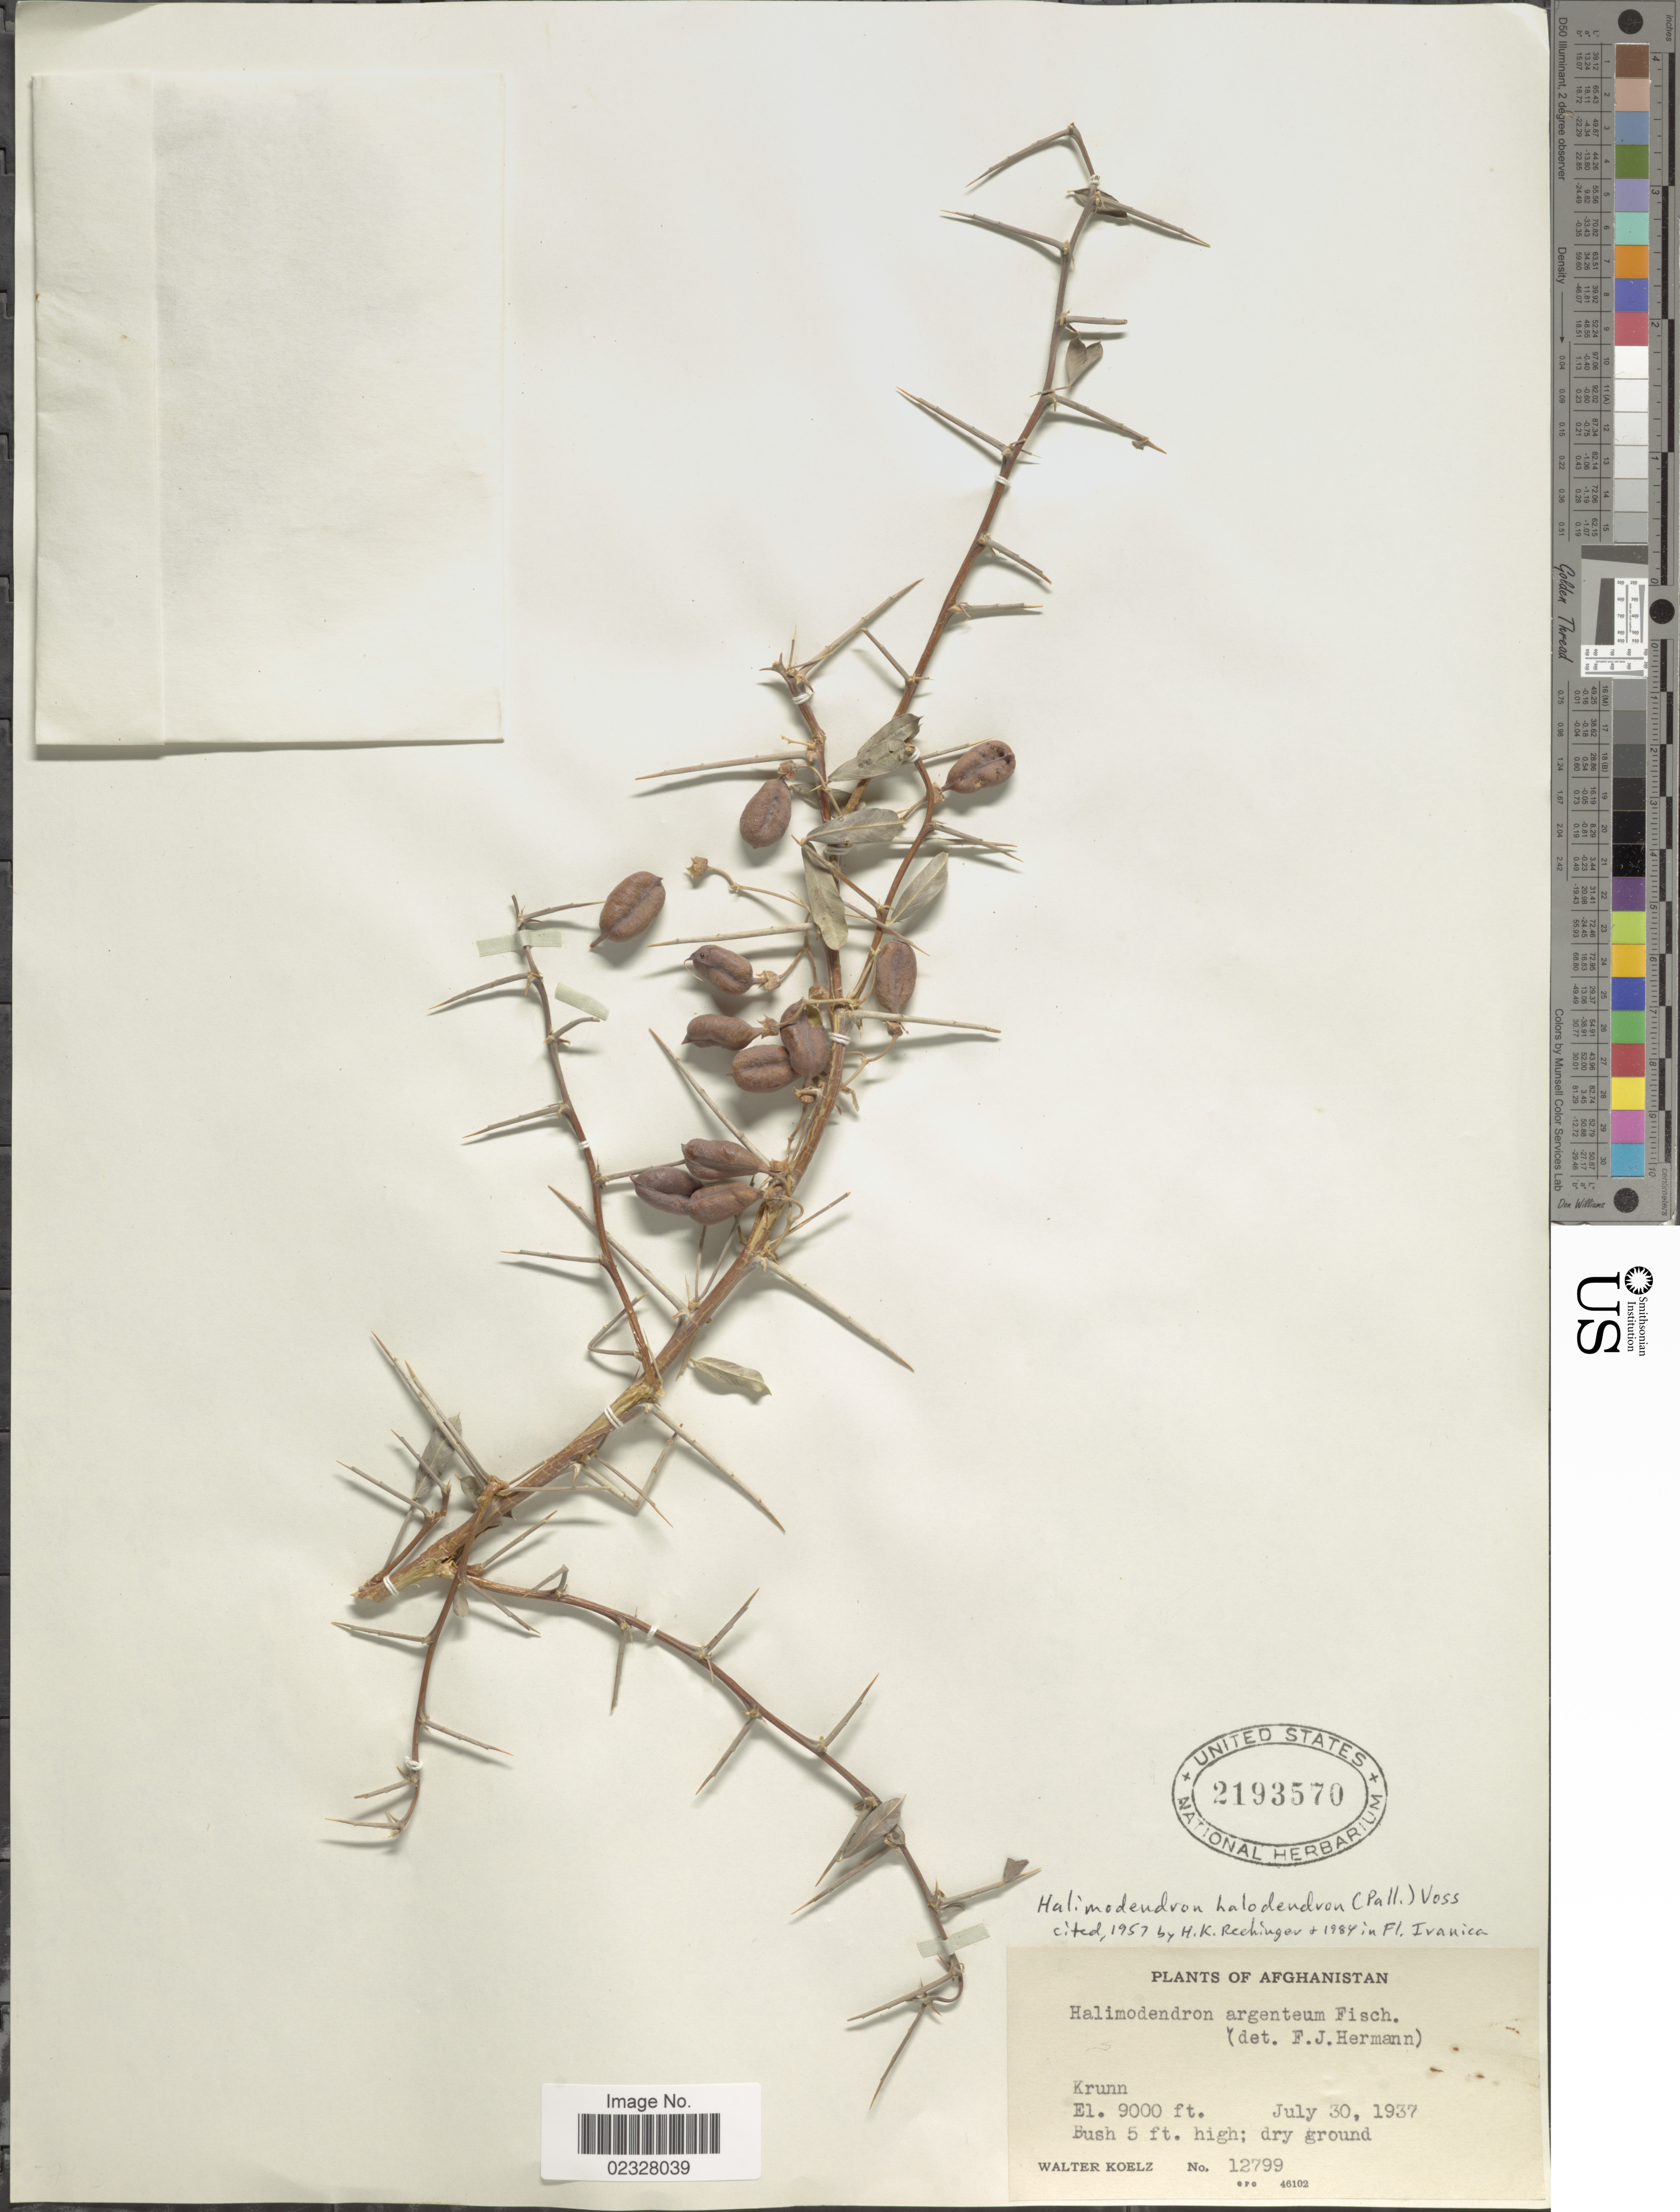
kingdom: Plantae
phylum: Tracheophyta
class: Magnoliopsida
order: Fabales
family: Fabaceae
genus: Caragana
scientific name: Caragana halodenron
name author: (Pall.) Dum. Cours.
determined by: (US) Smithsonian Institution - National Museum of Natural History - Department of Botany (UNITED STATES)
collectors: W. N. Koelz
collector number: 12799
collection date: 1937-07-30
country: Afghanistan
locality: Krunn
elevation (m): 2743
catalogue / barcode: US 2193570